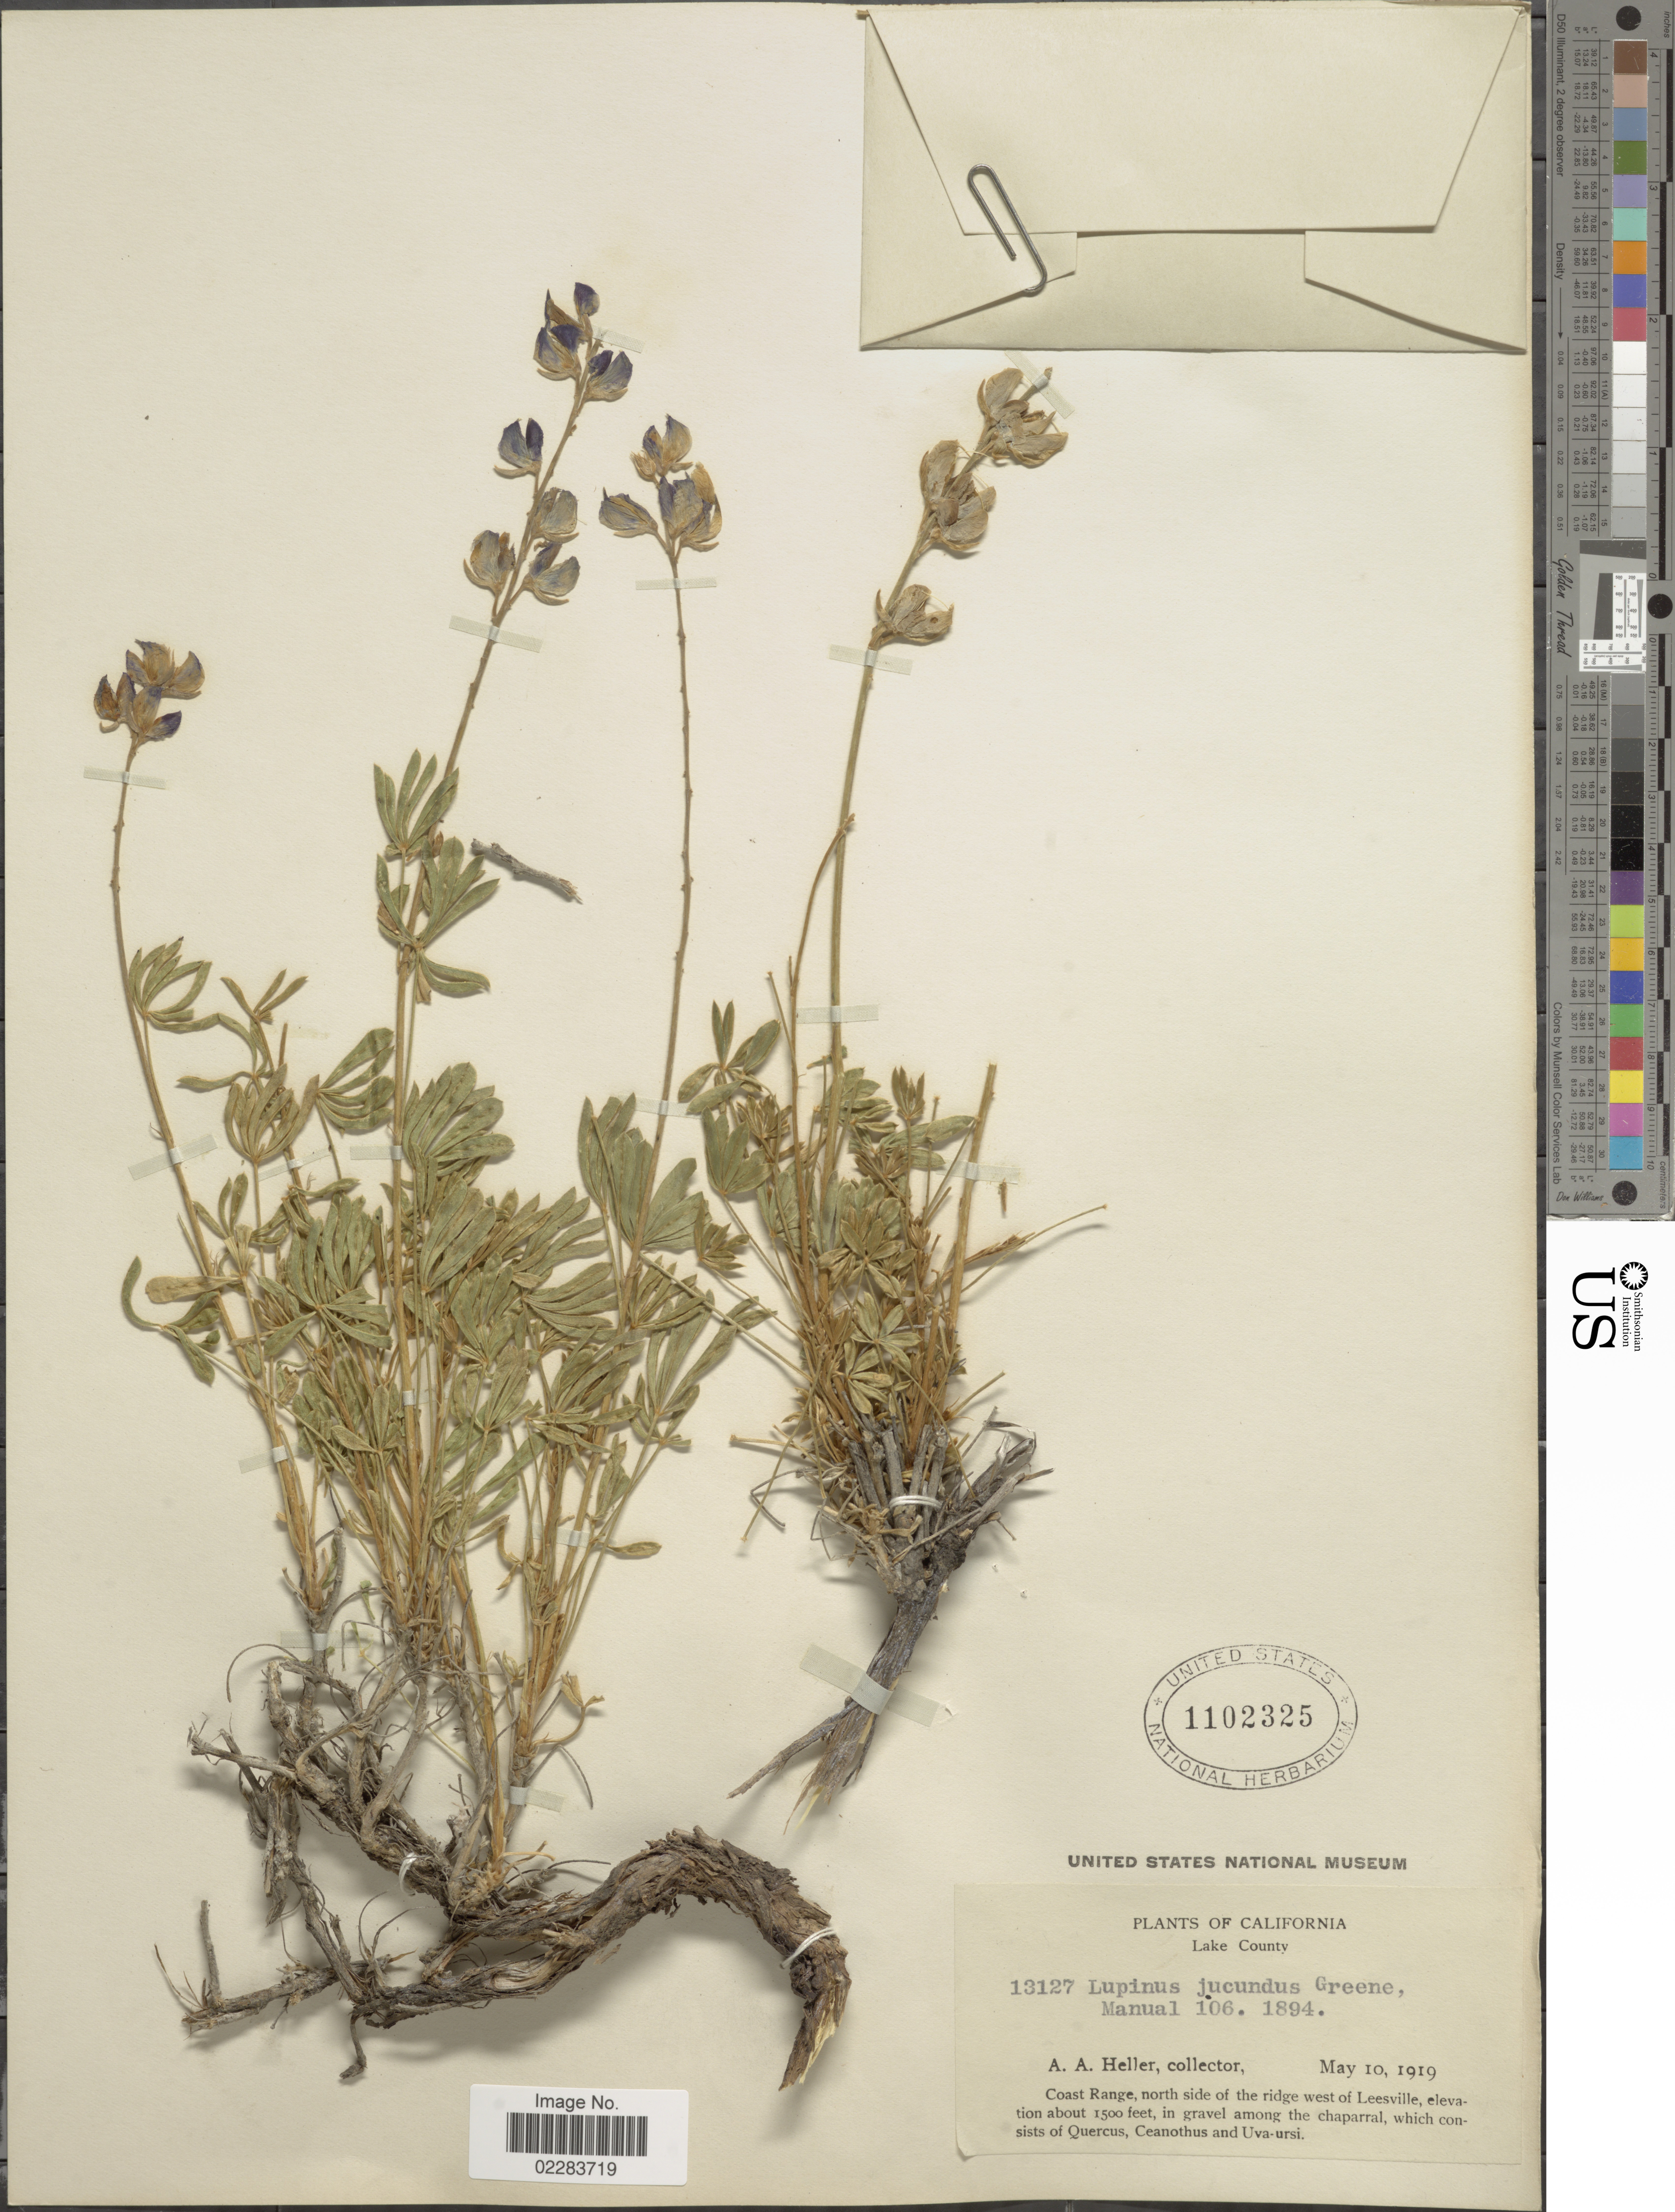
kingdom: Plantae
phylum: Tracheophyta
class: Magnoliopsida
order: Fabales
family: Fabaceae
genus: Lupinus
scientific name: Lupinus albifrons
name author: Benth.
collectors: A. A. Heller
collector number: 13127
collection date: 1919-05-10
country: United States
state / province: California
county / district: Lake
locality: Lake County. Coast Range north side of the ridge west of Leesville.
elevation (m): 457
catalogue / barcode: US 1102325